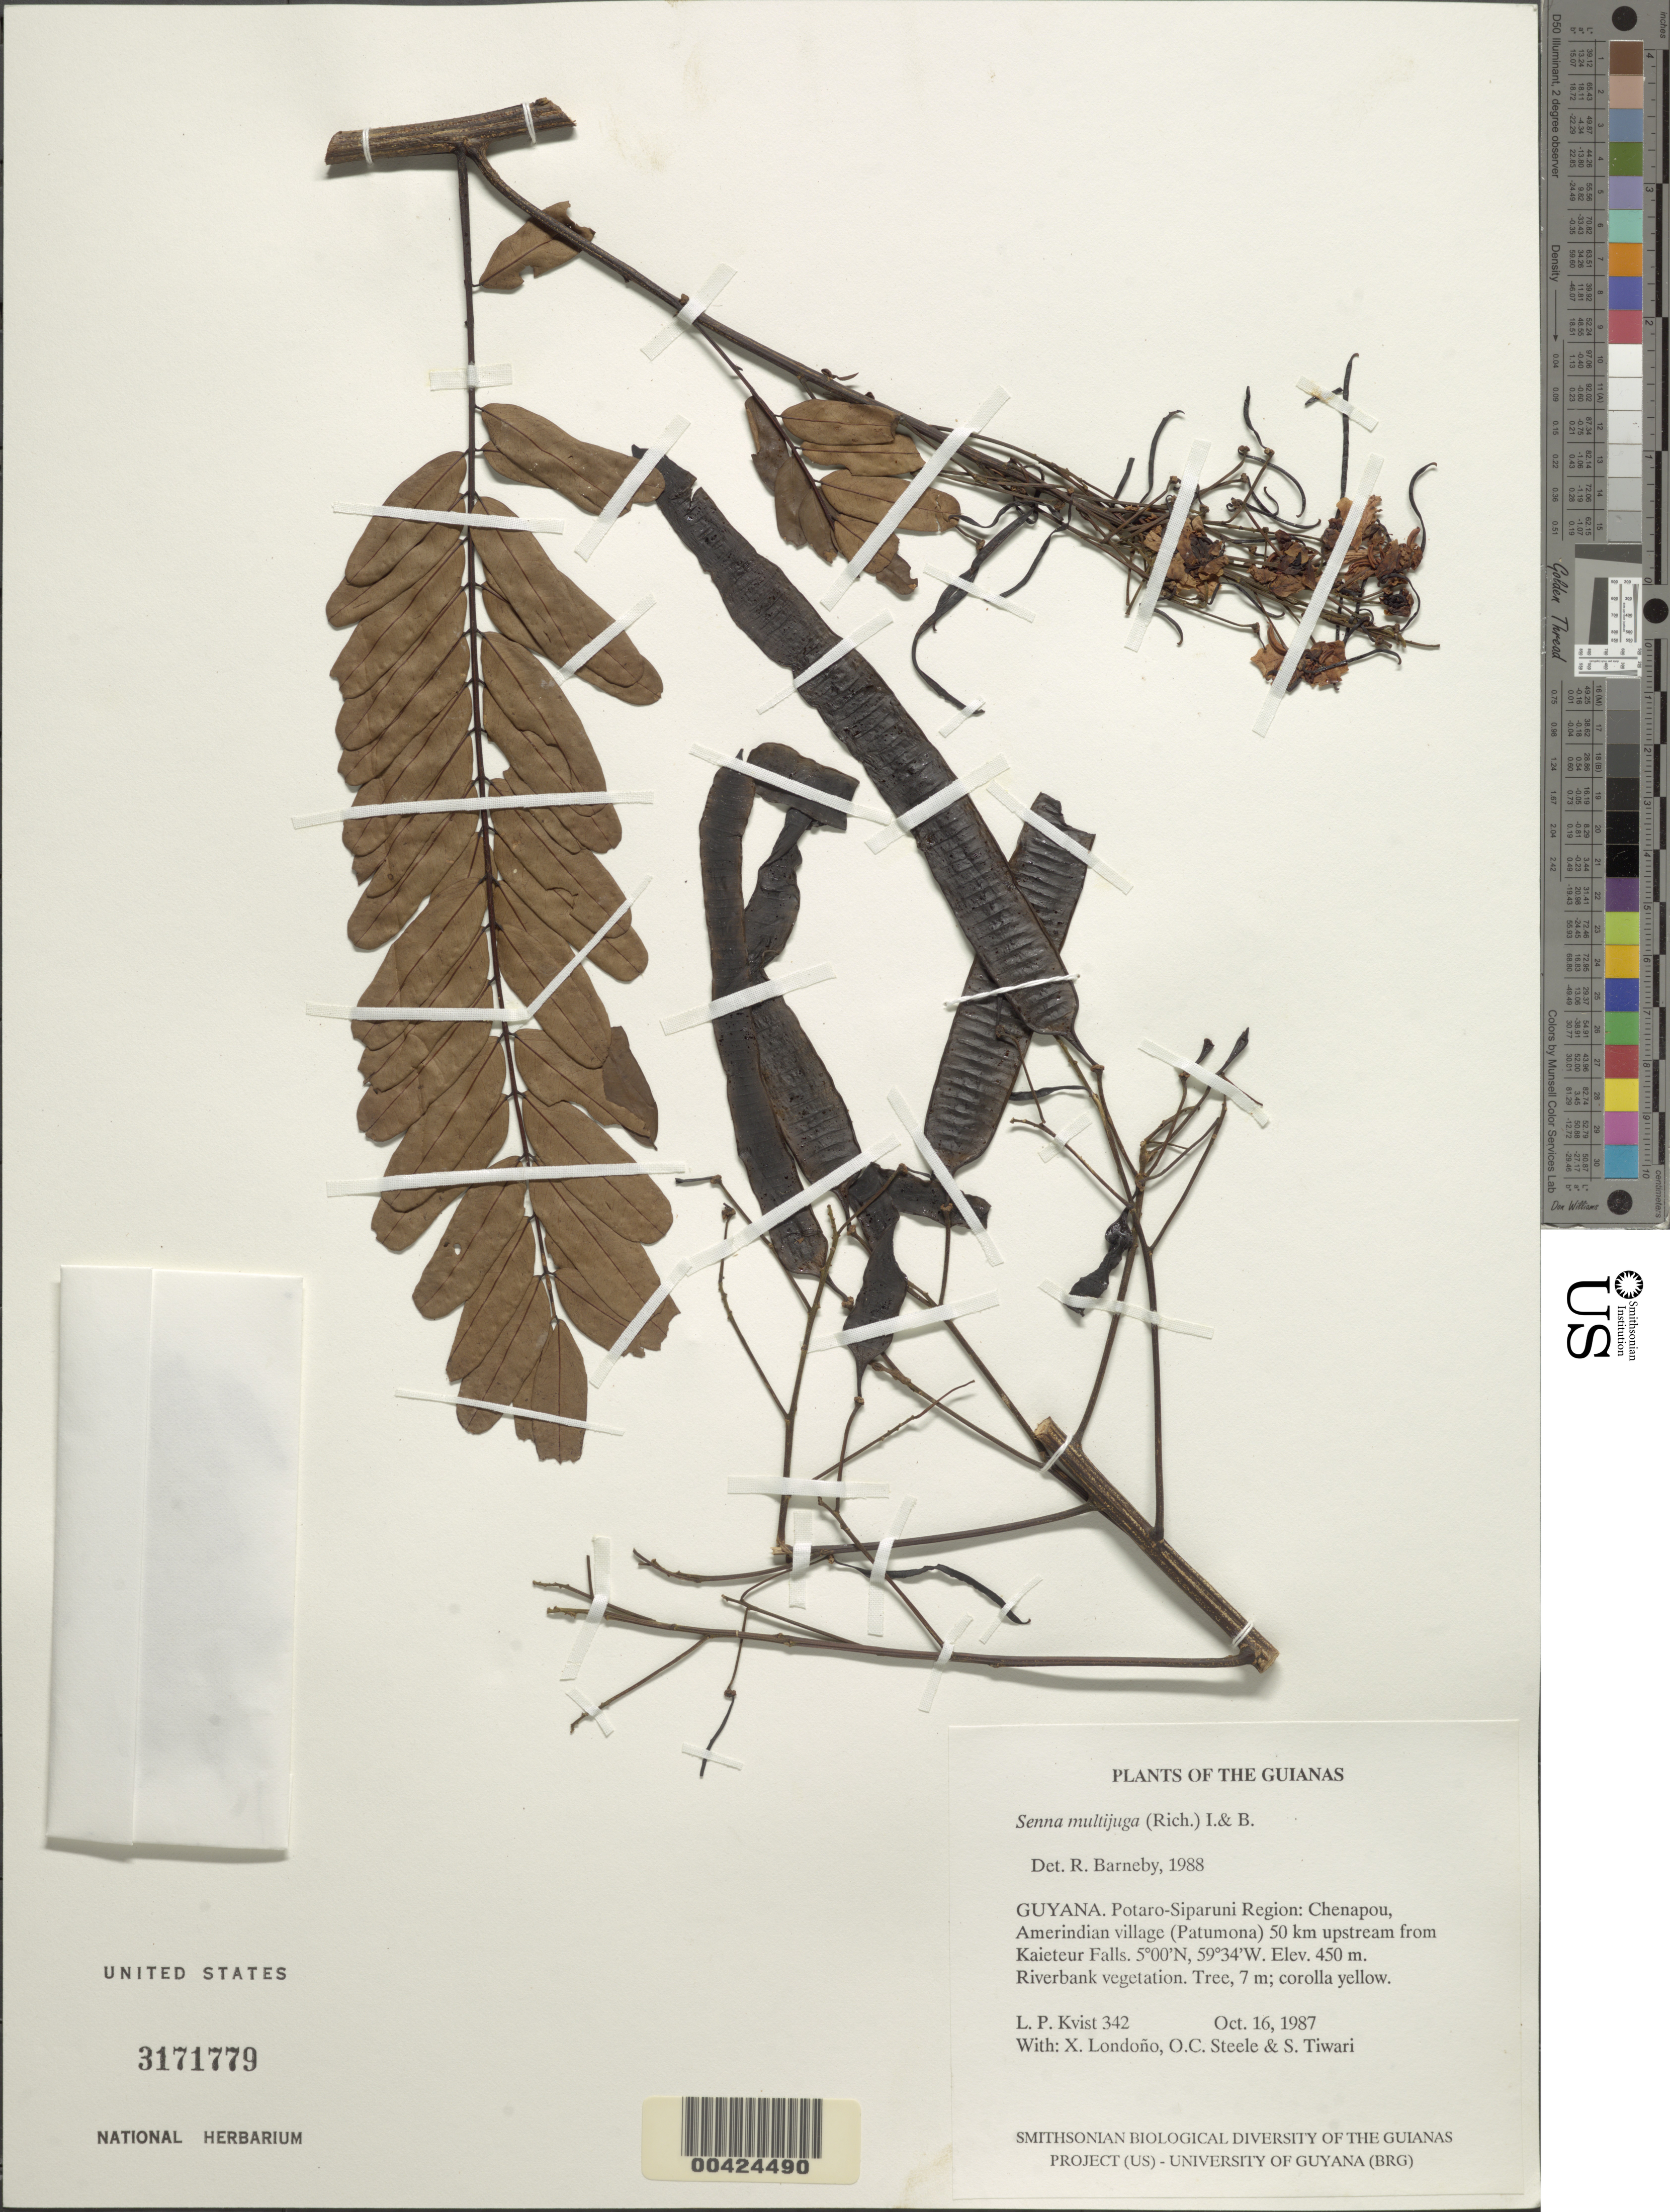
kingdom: Plantae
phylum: Tracheophyta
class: Magnoliopsida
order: Fabales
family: Fabaceae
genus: Senna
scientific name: Senna multijuga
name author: (Rich.) H.S. Irwin & Barneby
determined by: Barneby, Rupert C., (NY)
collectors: L. P. Kvist, X. Londoño, O. C. Steele & S. Tiwari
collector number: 342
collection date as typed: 16 Oct 1987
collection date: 1987-10-16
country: Guyana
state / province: Potaro-Siparuni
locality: Chenapou, amerindian village (patumona) 50 km upstream from kaieteur falls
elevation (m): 450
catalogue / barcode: US 3171779